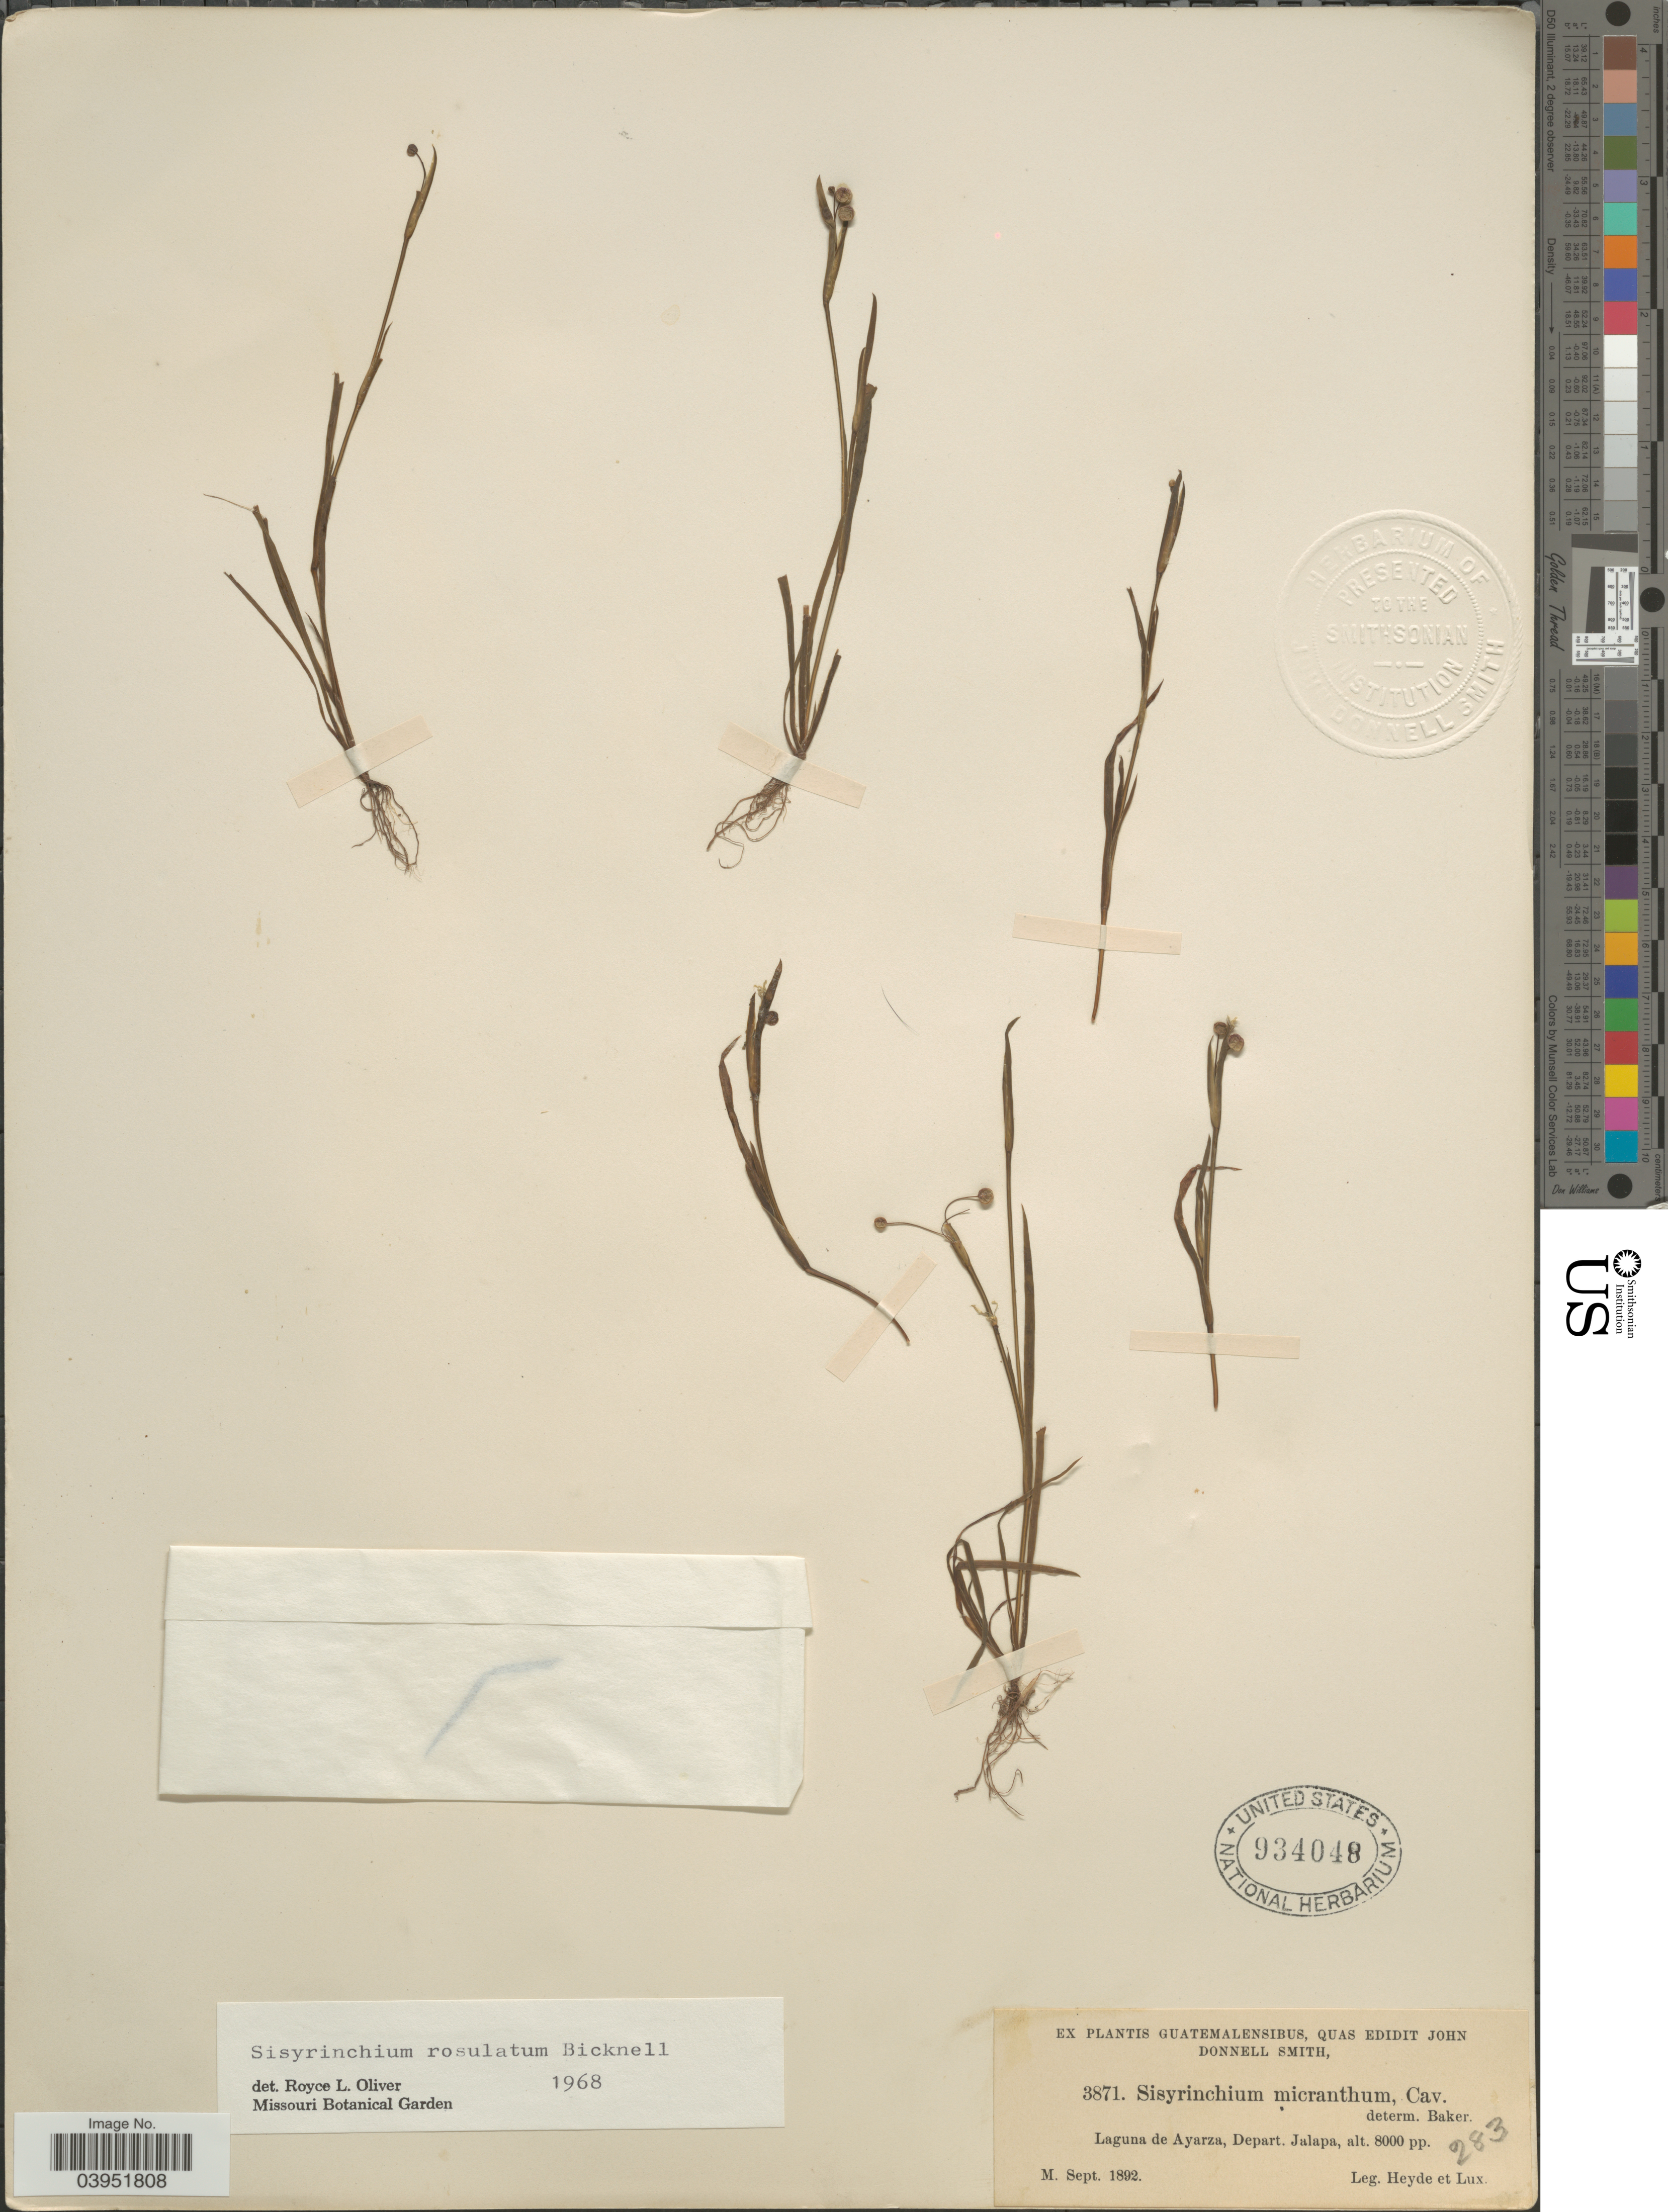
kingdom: Plantae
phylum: Tracheophyta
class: Liliopsida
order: Asparagales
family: Iridaceae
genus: Sisyrinchium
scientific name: Sisyrinchium rosulatum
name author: E.P. Bicknell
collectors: Heyde & Lux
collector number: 3871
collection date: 1892-09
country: Guatemala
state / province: Jalapa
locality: Laguna de Ayarza, Depart. Jalapa.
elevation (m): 2438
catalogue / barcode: US 934048